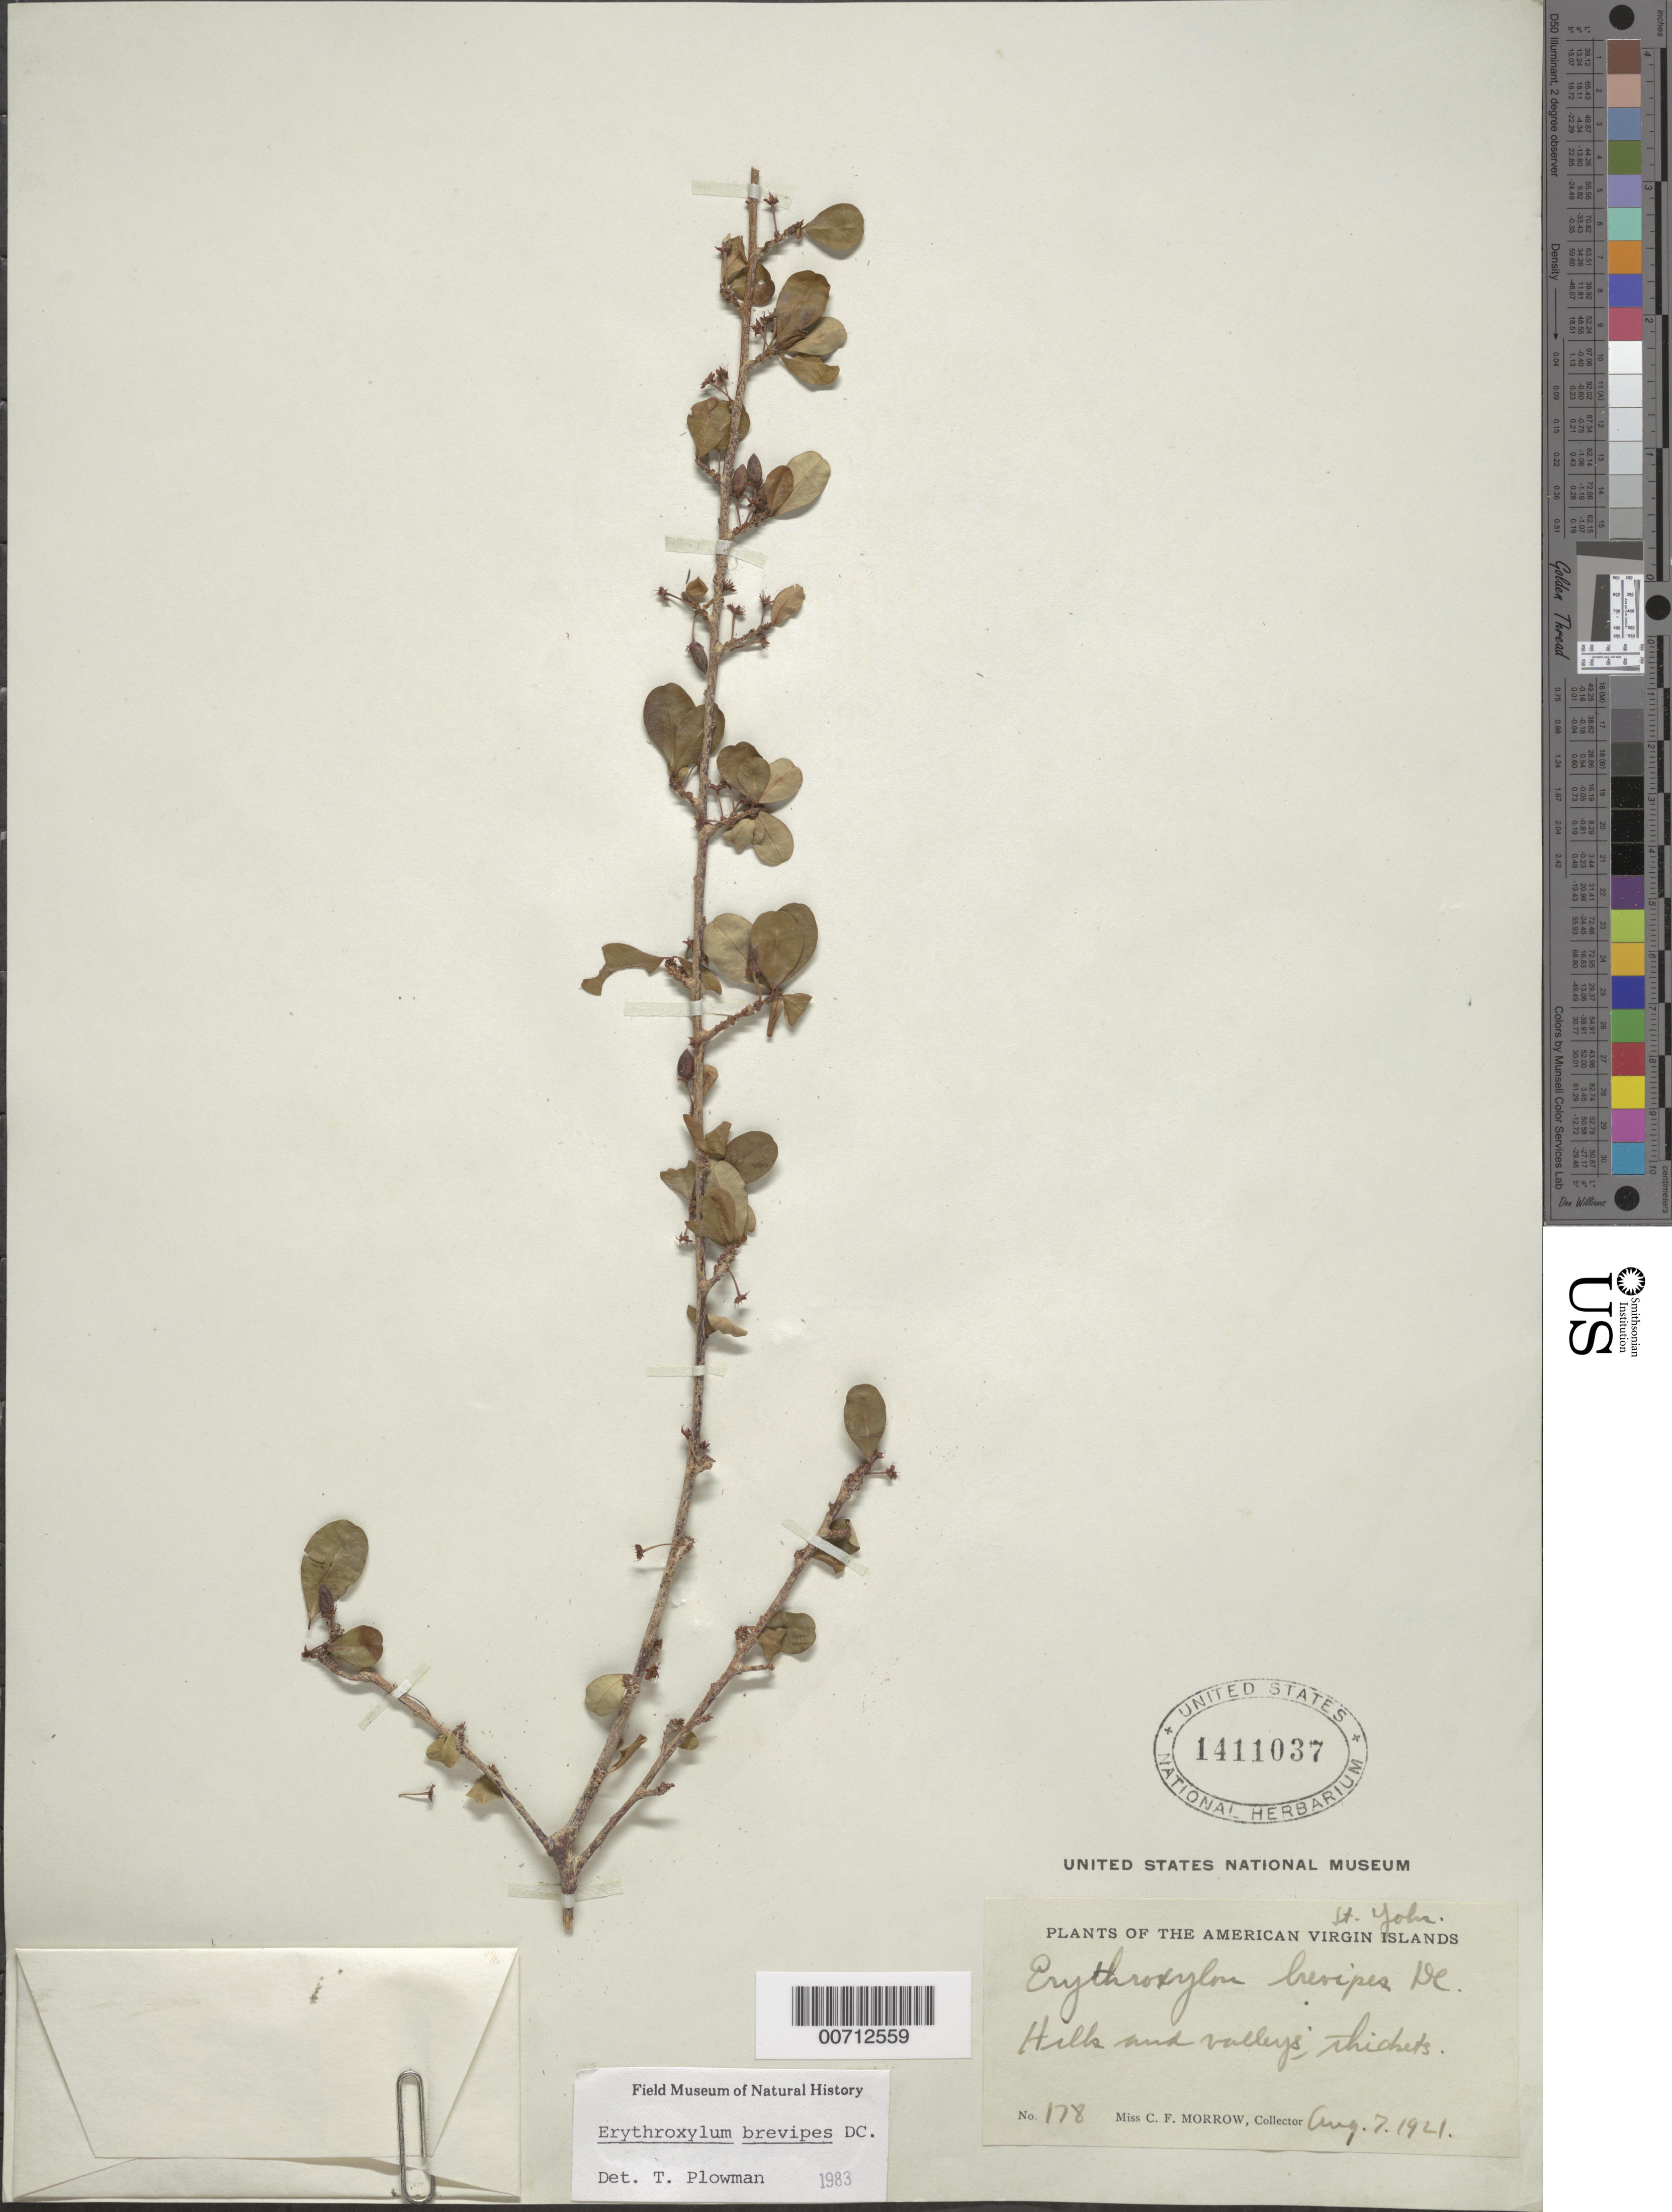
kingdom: Plantae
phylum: Tracheophyta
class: Magnoliopsida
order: Malpighiales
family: Erythroxylaceae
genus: Erythroxylum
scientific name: Erythroxylum brevipes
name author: DC.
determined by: Plowman, Timothy C.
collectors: C. Morrow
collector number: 178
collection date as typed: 07 Aug 1921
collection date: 1921-08-07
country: U.S. Virgin Islands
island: St. John Island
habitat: Hills and valleys, thickets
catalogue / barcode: US 1411037